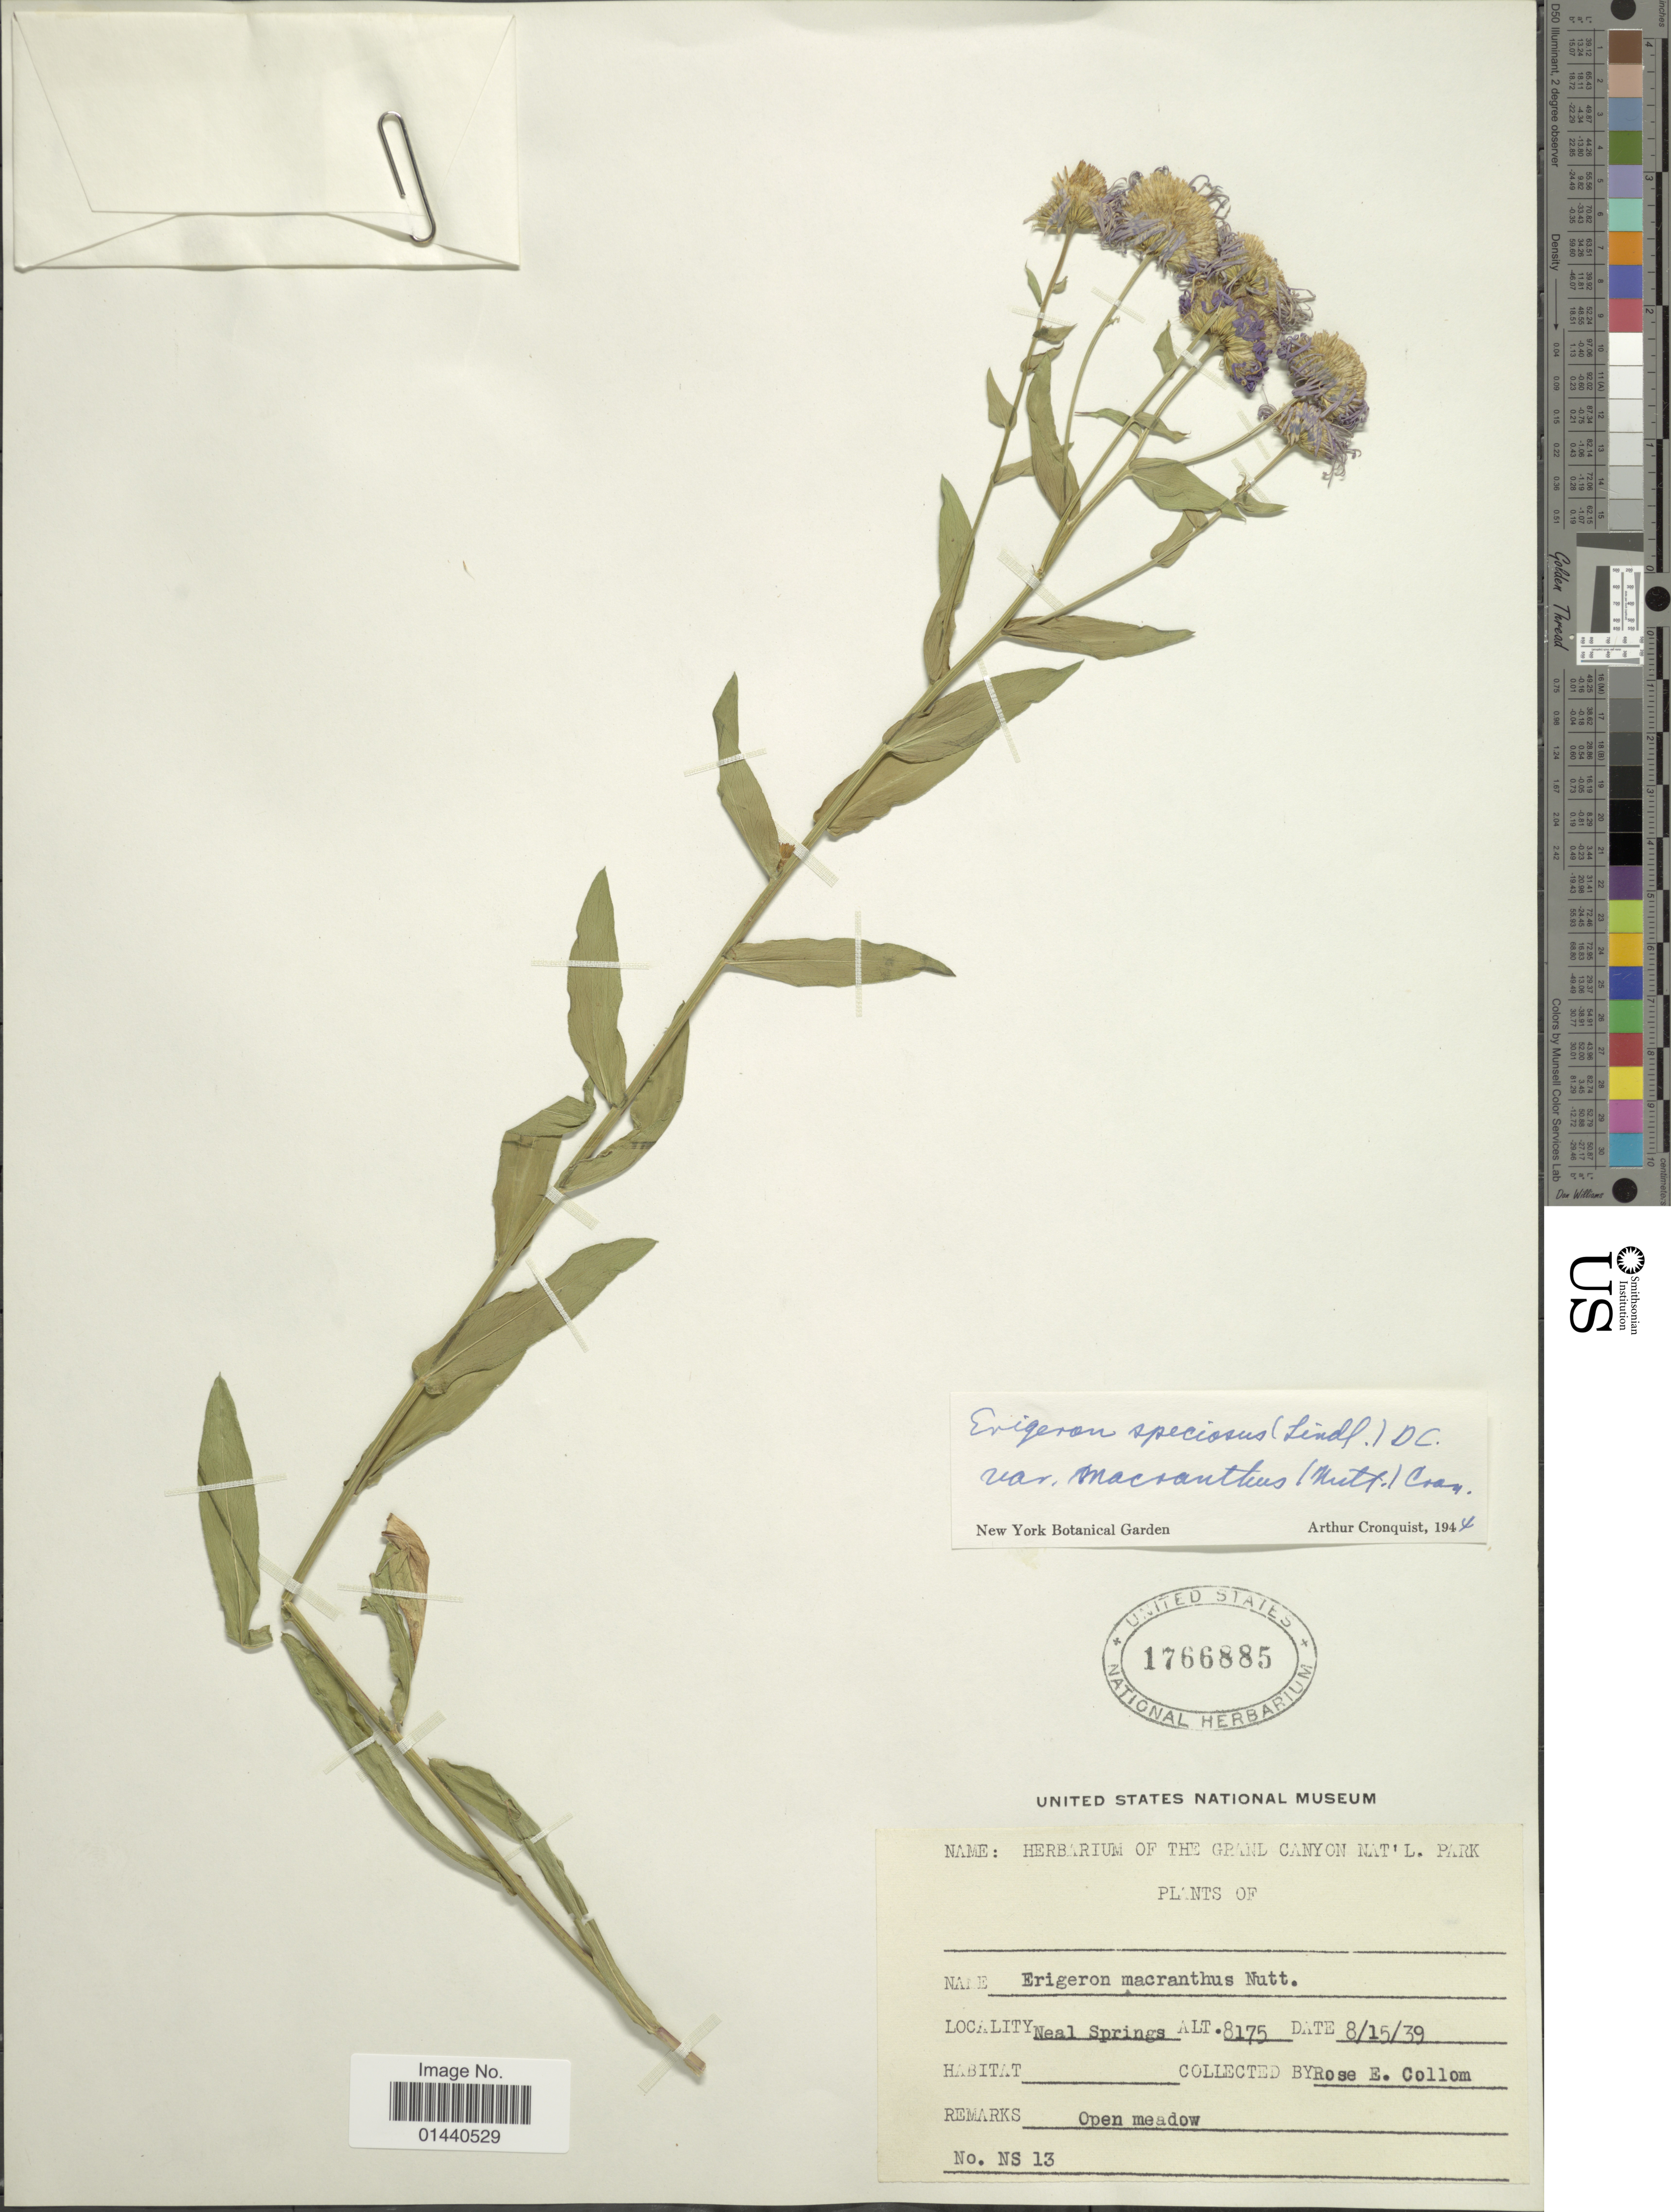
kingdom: Plantae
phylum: Tracheophyta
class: Magnoliopsida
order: Asterales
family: Asteraceae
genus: Erigeron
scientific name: Erigeron speciosus var. macranthus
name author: (Nutt.) Cronq.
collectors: R. E. Collom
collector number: NS13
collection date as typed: Transcribed d/m/y: 15/8/39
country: United States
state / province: Arizona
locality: Neal Springs.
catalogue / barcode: US 1766885